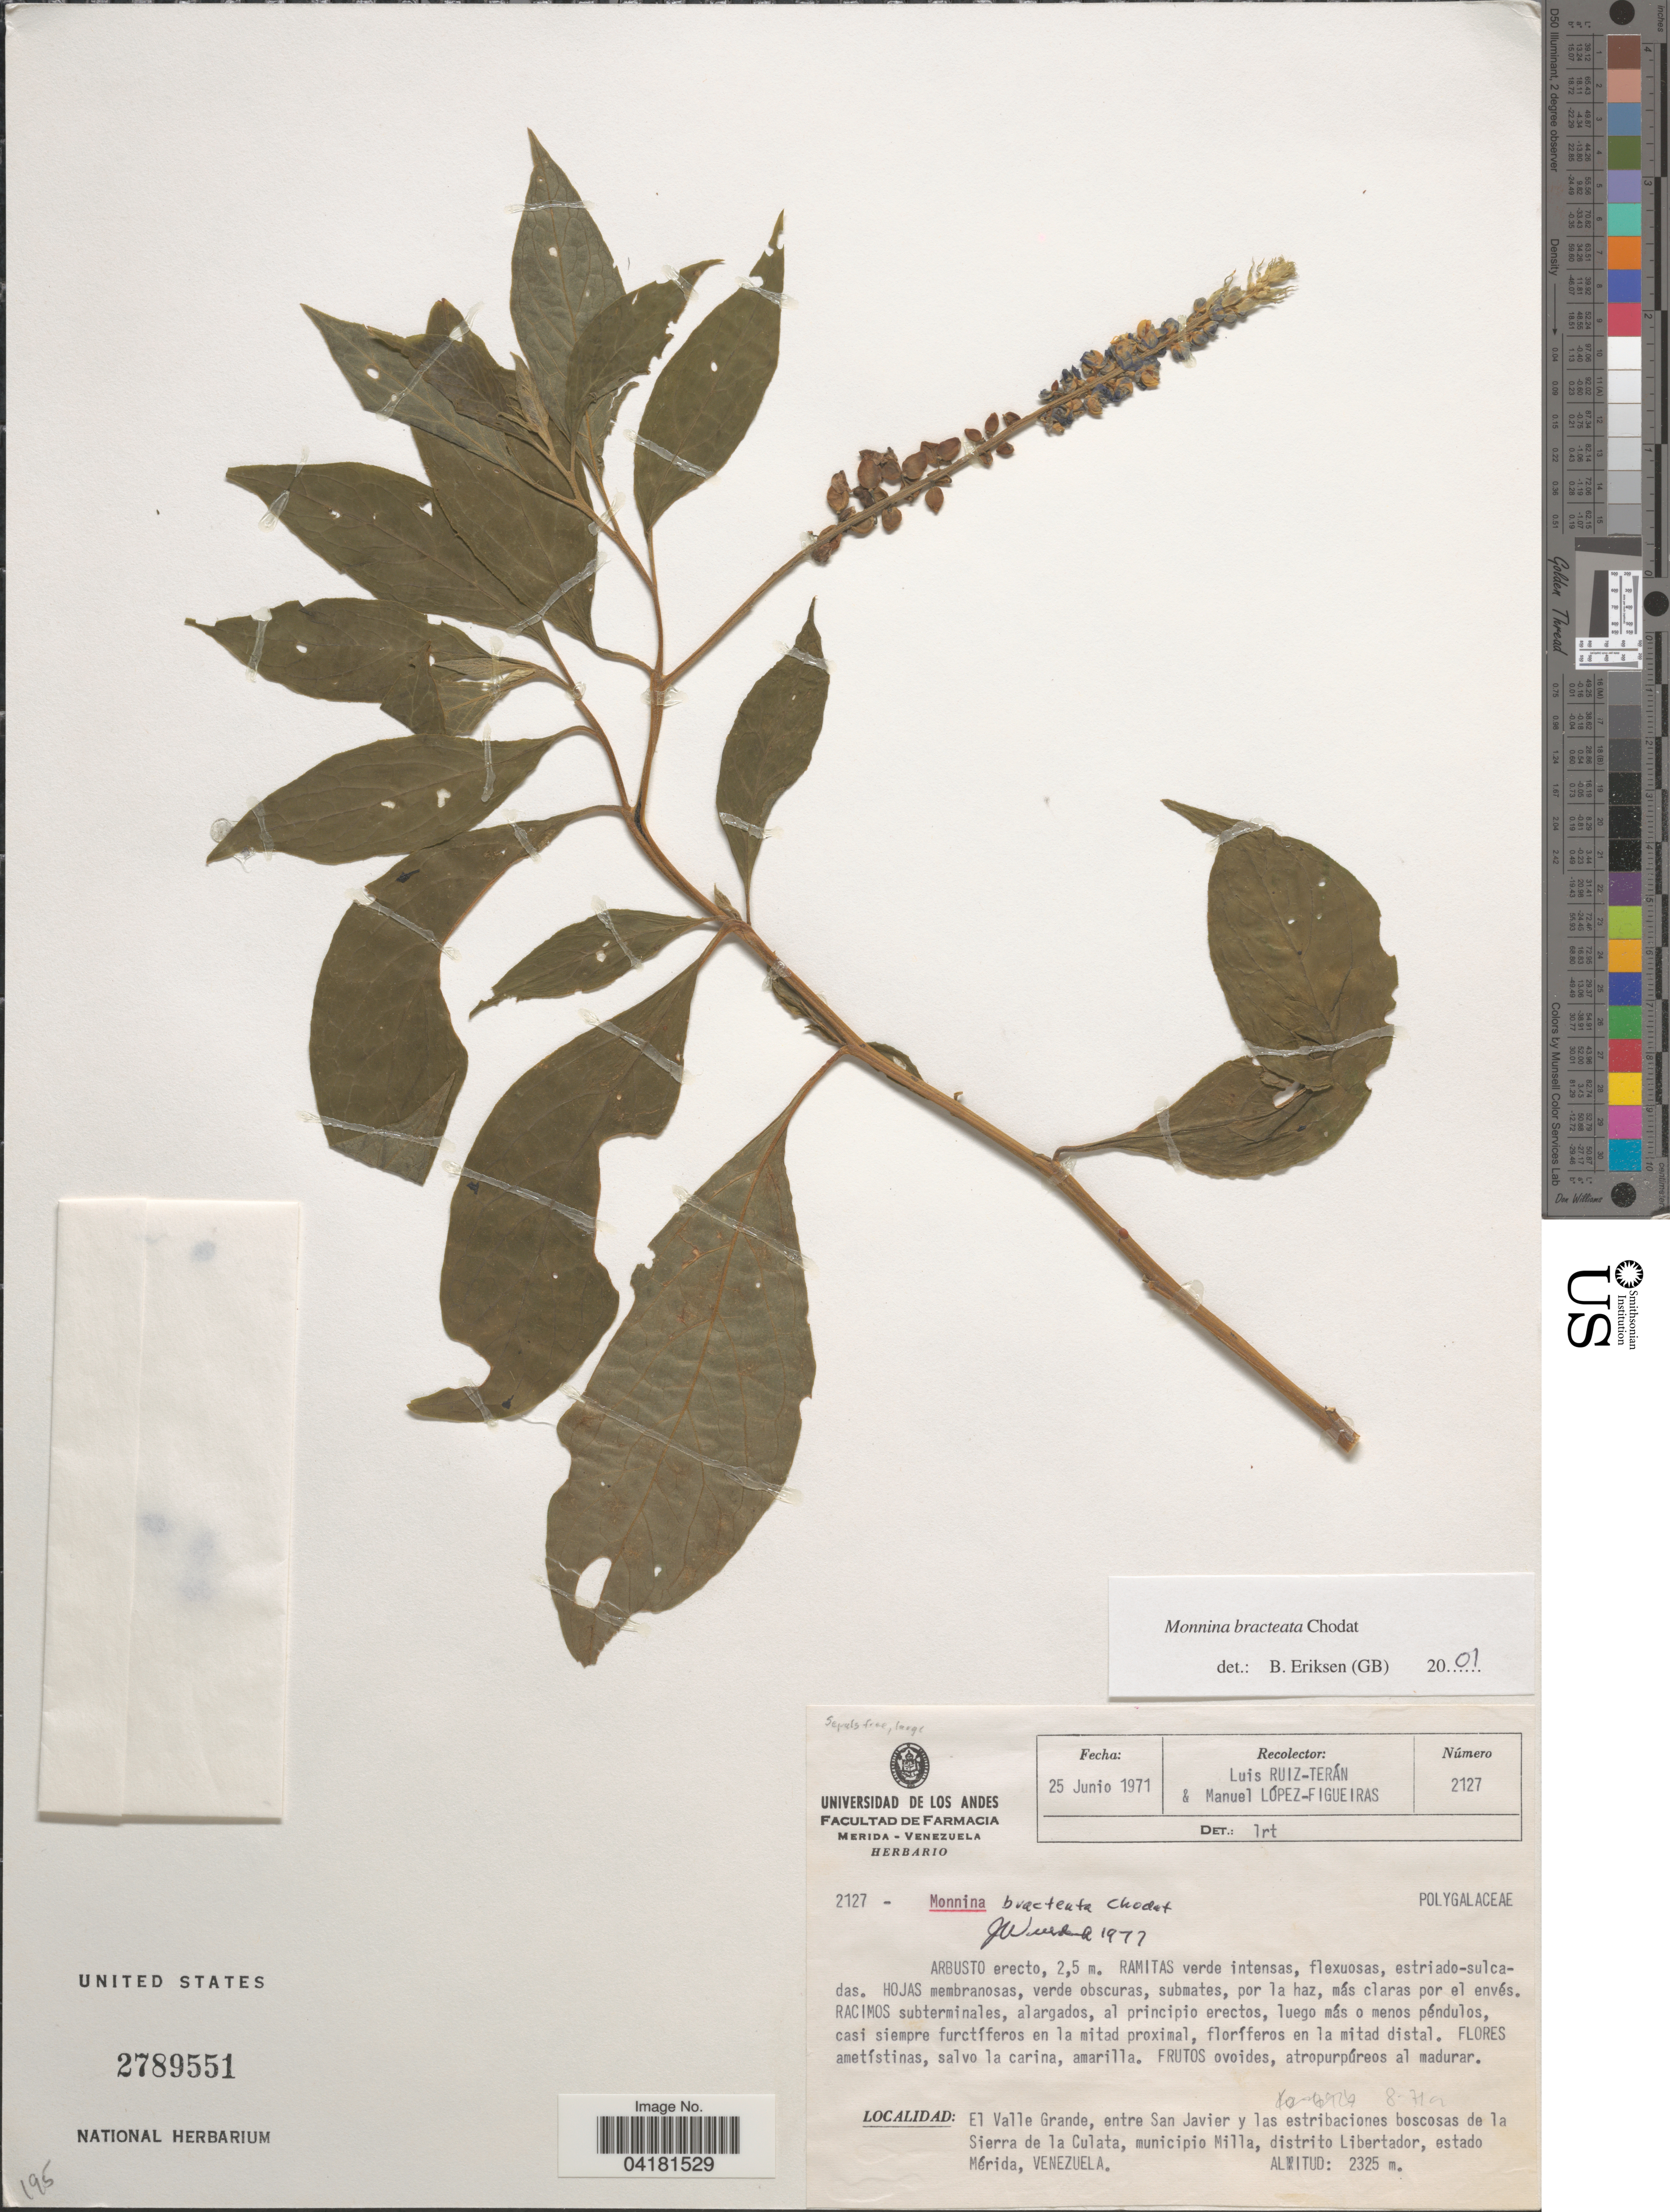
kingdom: Plantae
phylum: Tracheophyta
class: Magnoliopsida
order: Fabales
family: Polygalaceae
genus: Monnina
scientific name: Monnina bracteata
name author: Chodat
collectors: L. E. Ruíz-Terán & M. López Figueiras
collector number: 2127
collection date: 1971-06-25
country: Venezuela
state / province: Merida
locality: El Valle Grande, entre San Javier y las estribaciones boscosas de la Sierra de la Culata, municipio Milla, distrito Libertador.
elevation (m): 2325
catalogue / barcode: US 2789551